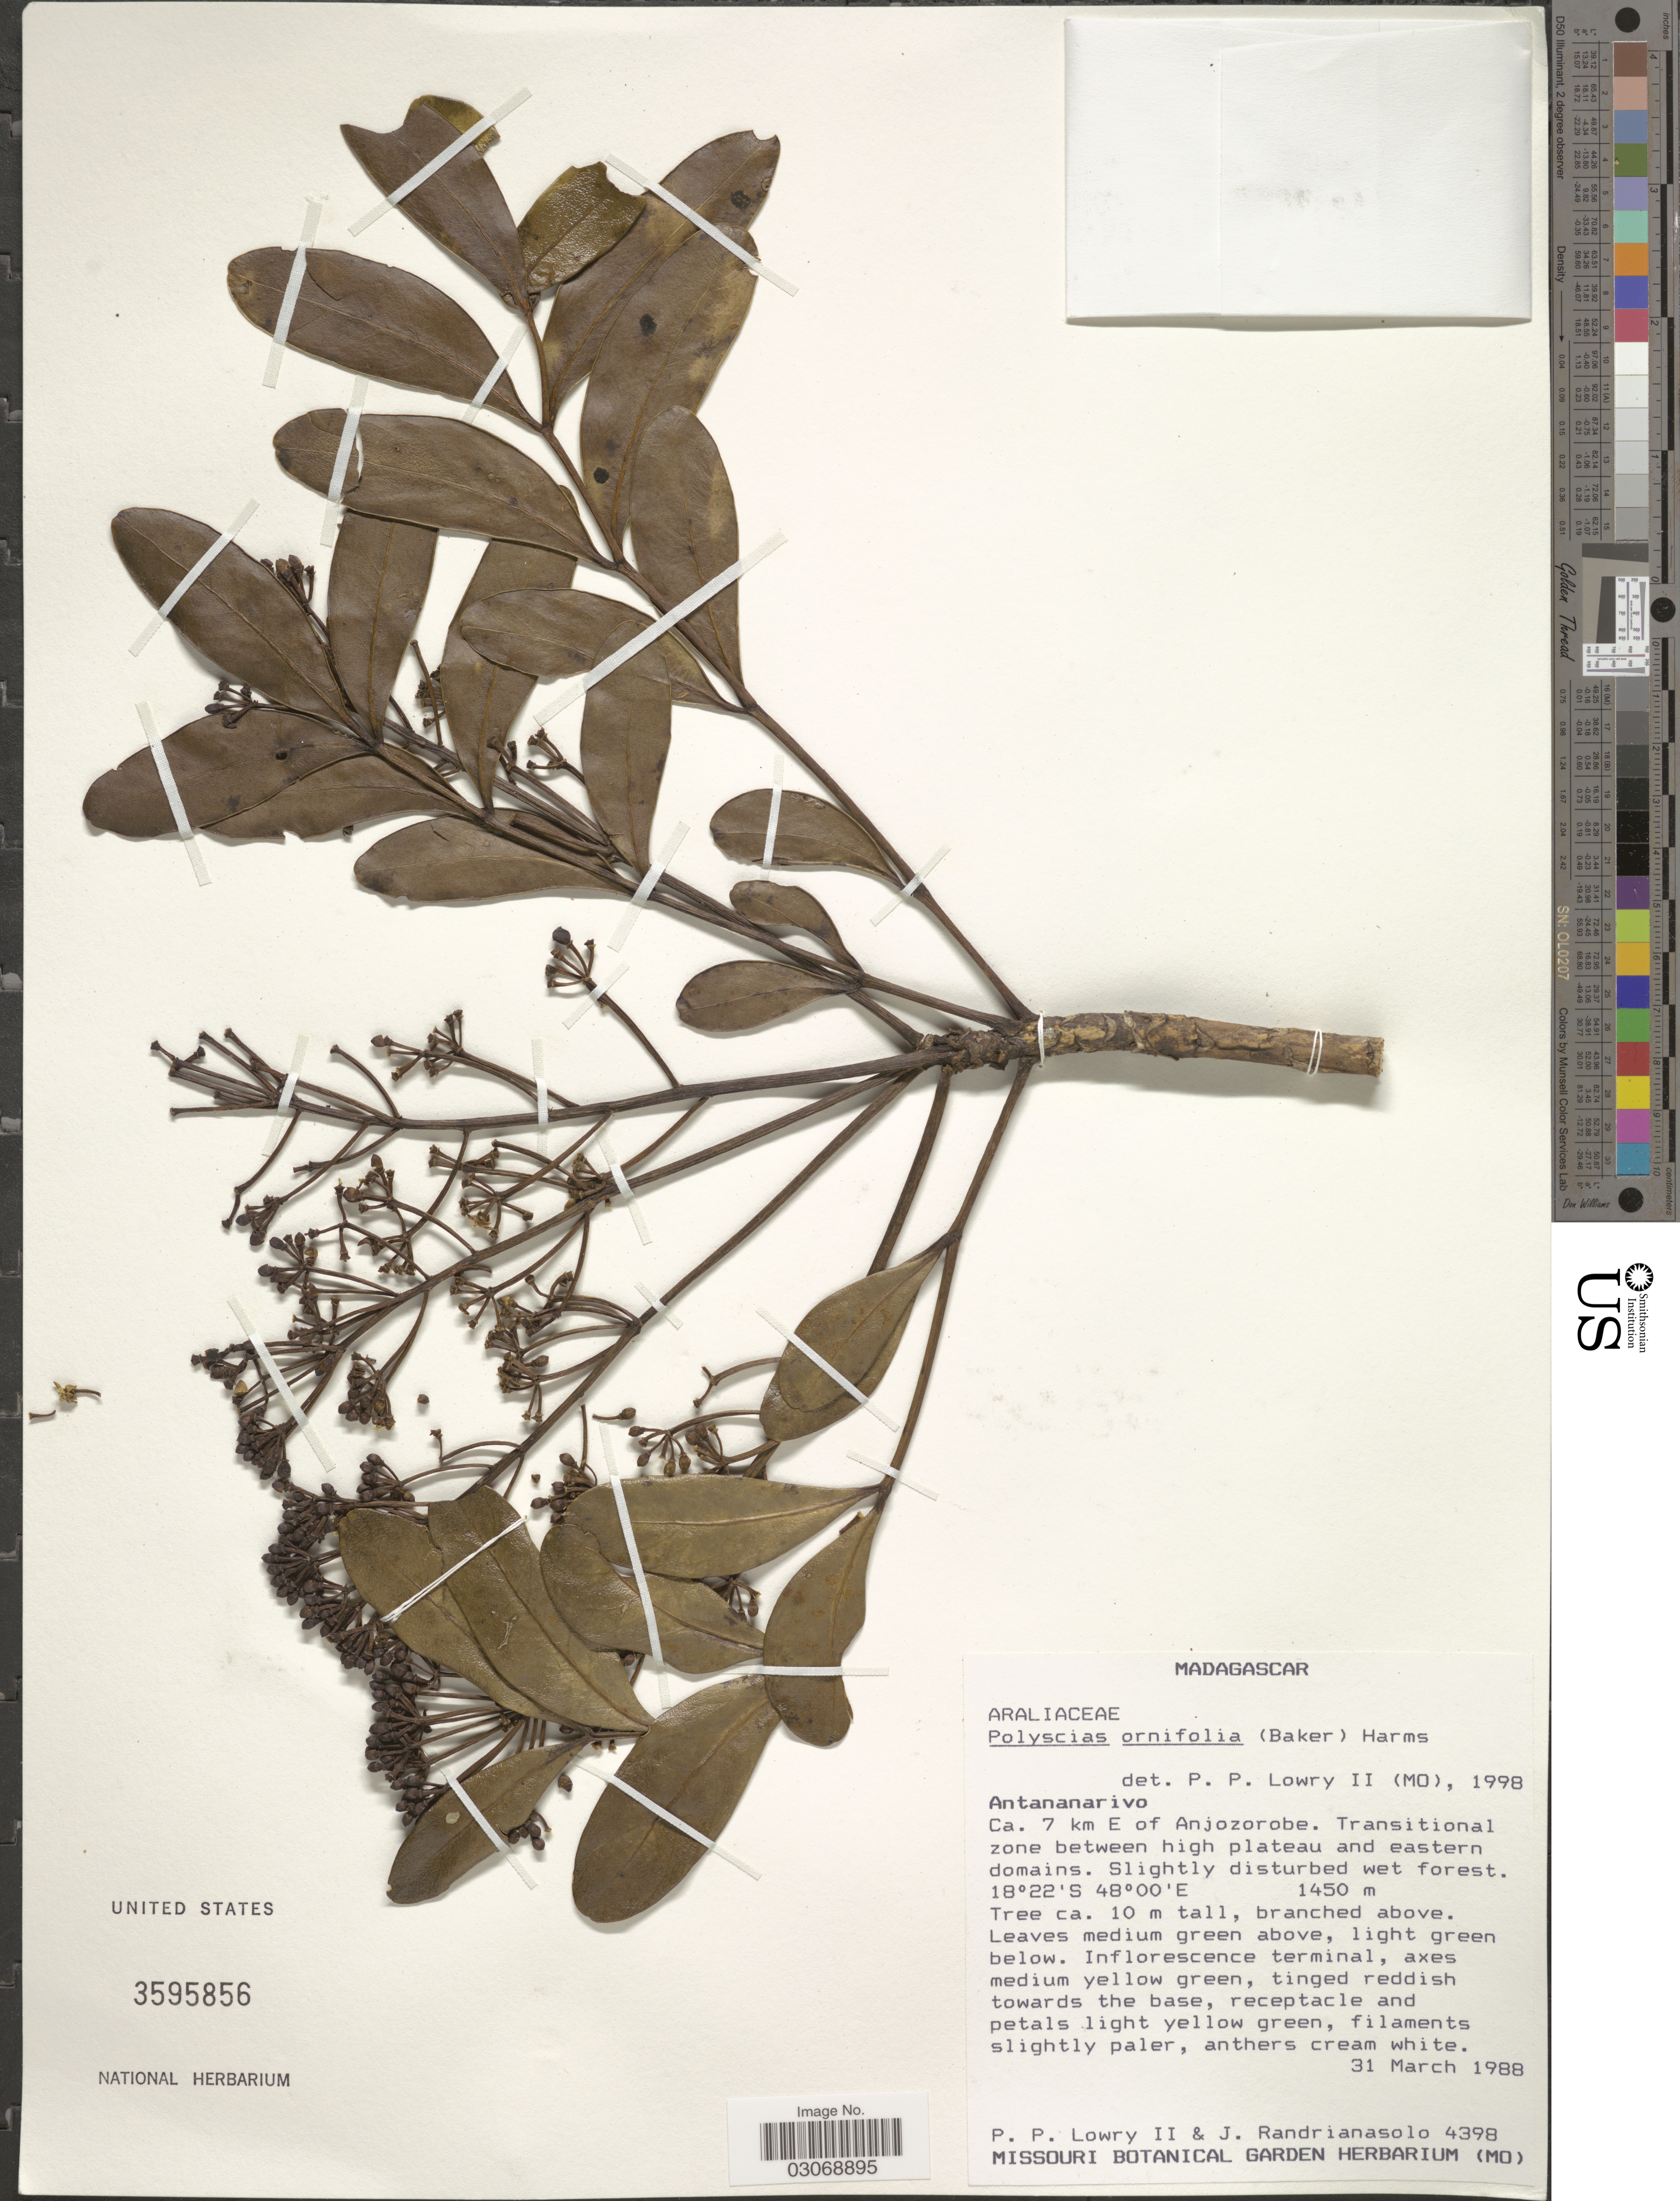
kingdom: Plantae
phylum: Tracheophyta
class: Magnoliopsida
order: Apiales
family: Araliaceae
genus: Polyscias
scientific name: Polyscias ornifolia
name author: (Baker) Harms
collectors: P. Lowry & J. Randrianasolo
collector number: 4398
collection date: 1988-03-31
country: Madagascar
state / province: Analamanga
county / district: Anjozorobe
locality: Ca. 7 km E of Anjozorobe. Transitional zone between high plateau and eastern domains.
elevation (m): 1450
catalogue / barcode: US 3595856